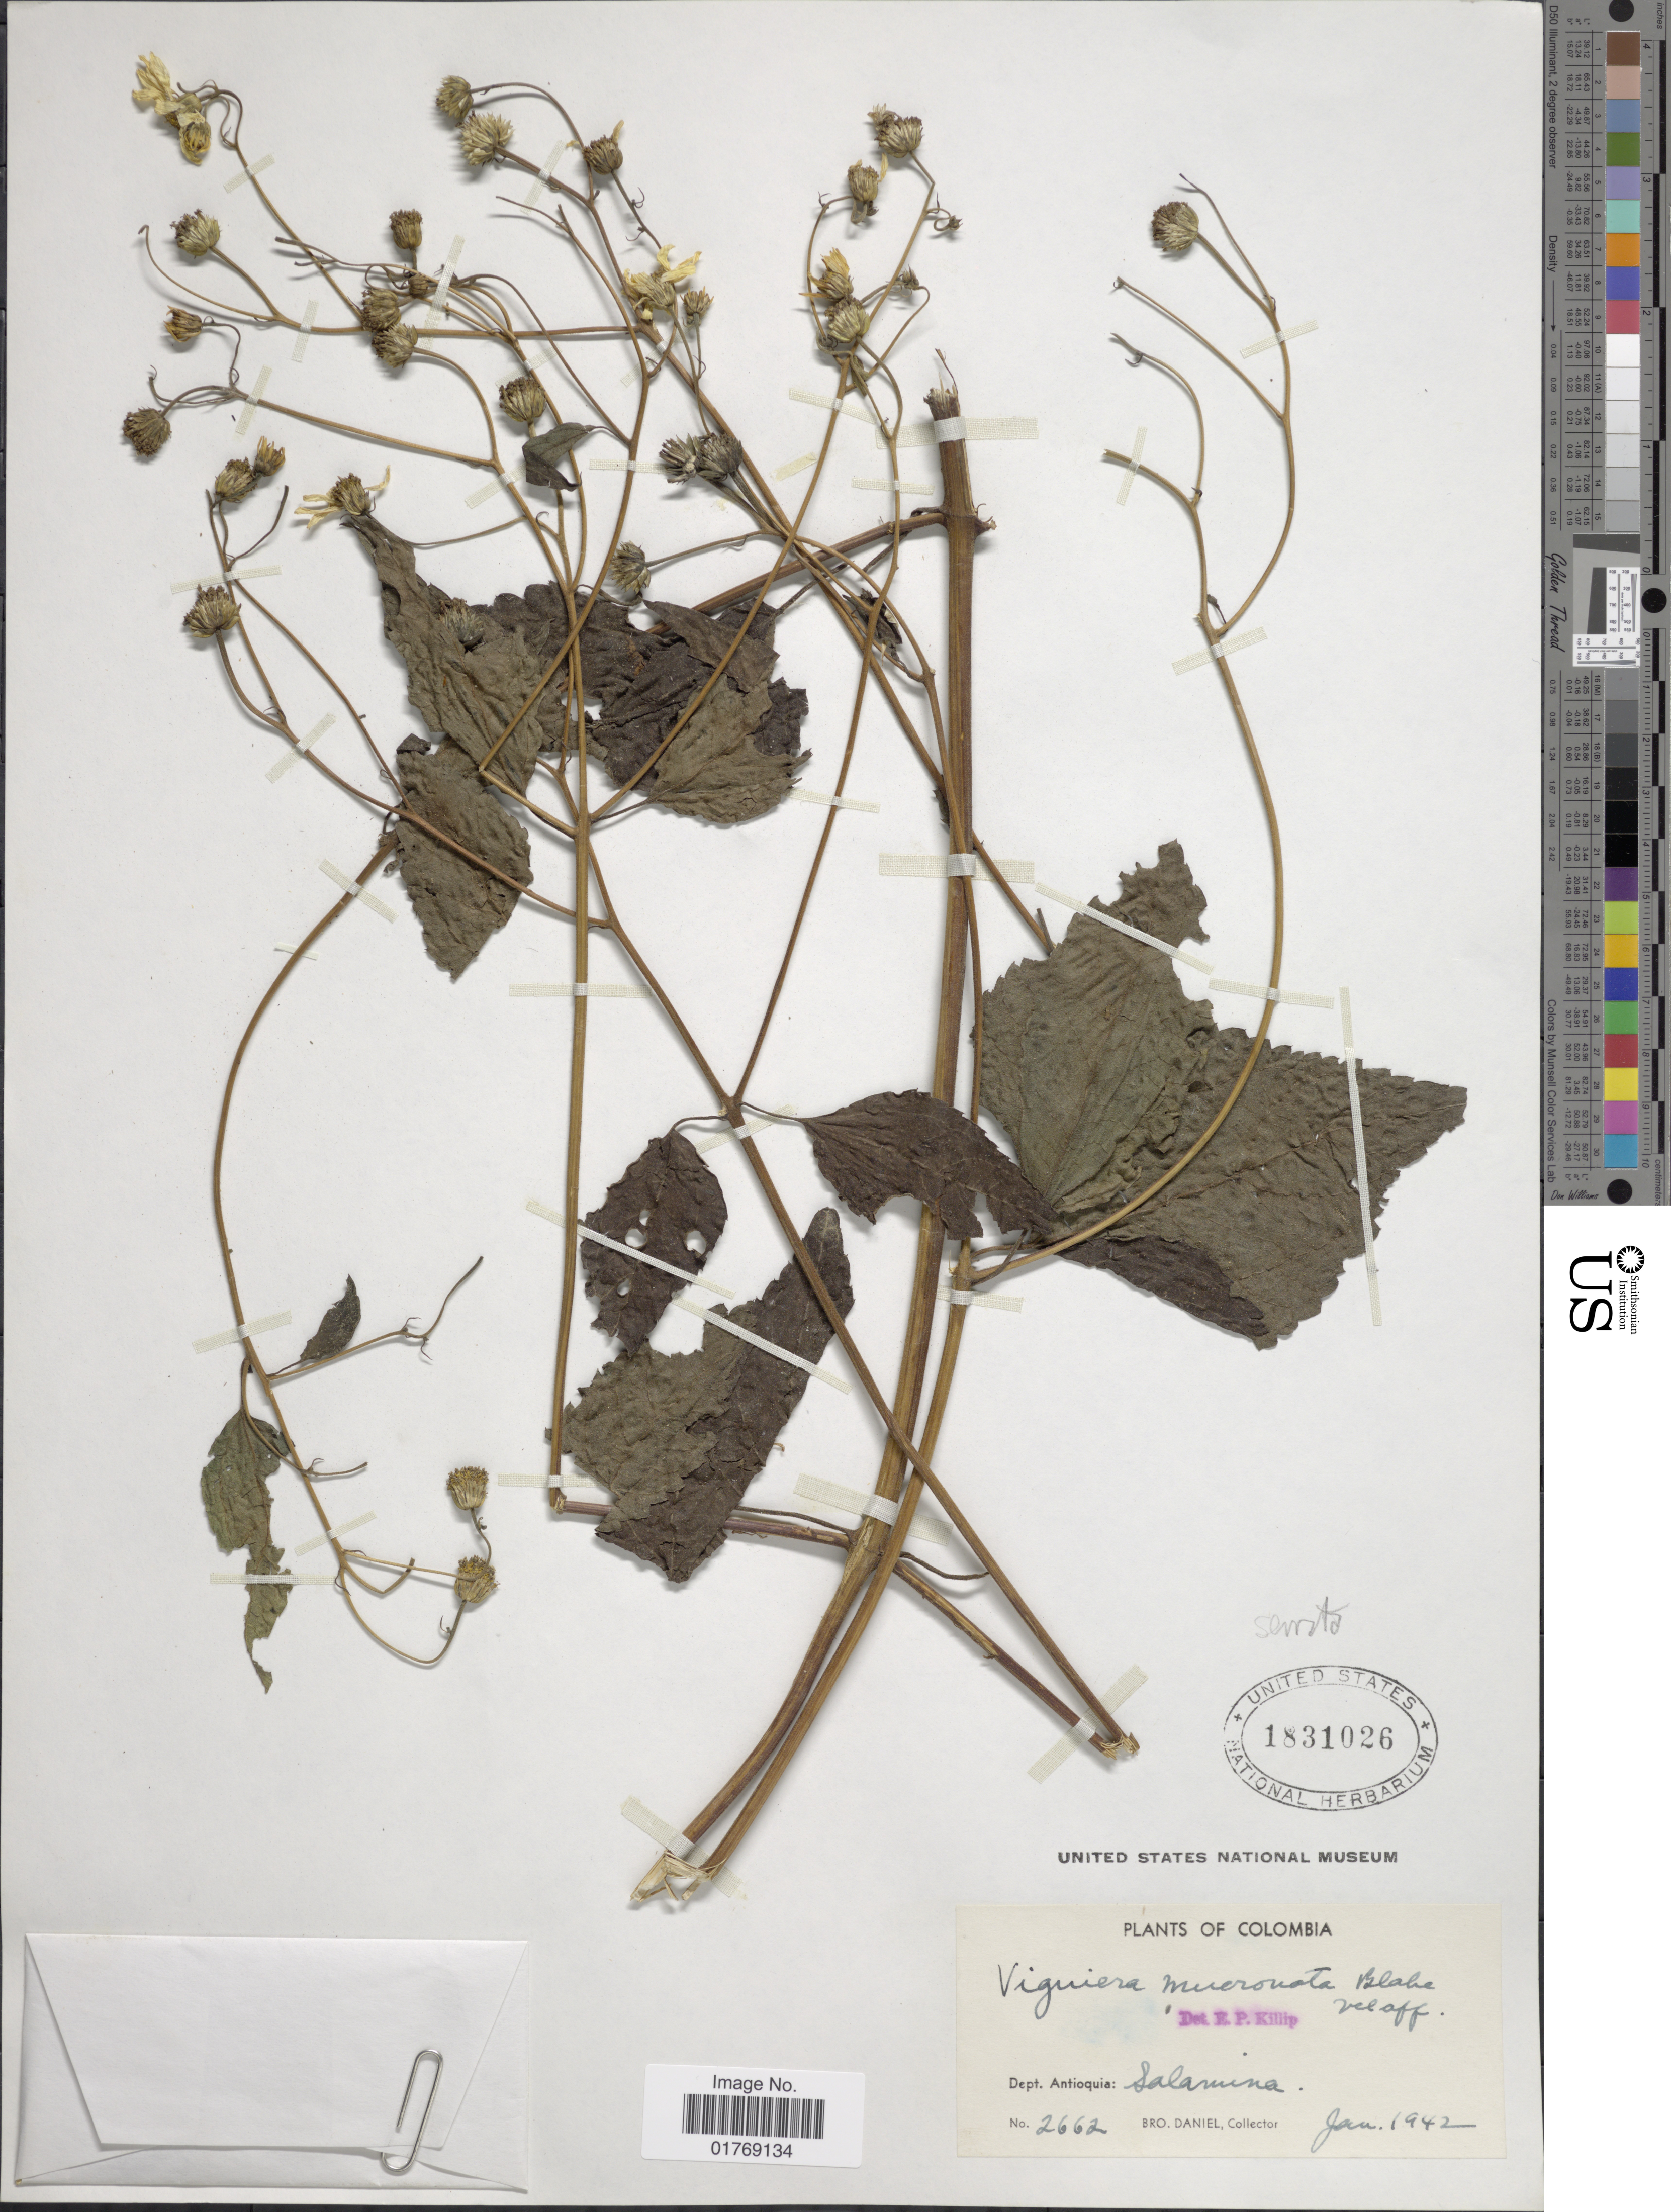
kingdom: Plantae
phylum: Tracheophyta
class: Magnoliopsida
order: Asterales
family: Asteraceae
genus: Viguiera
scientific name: Viguiera serrata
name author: (Rusby) H. Rob.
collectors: Bro. Daniel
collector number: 2662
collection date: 1942-01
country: Colombia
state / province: Antioquia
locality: Dept. Antioquia: Salamina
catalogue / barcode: US 1831026